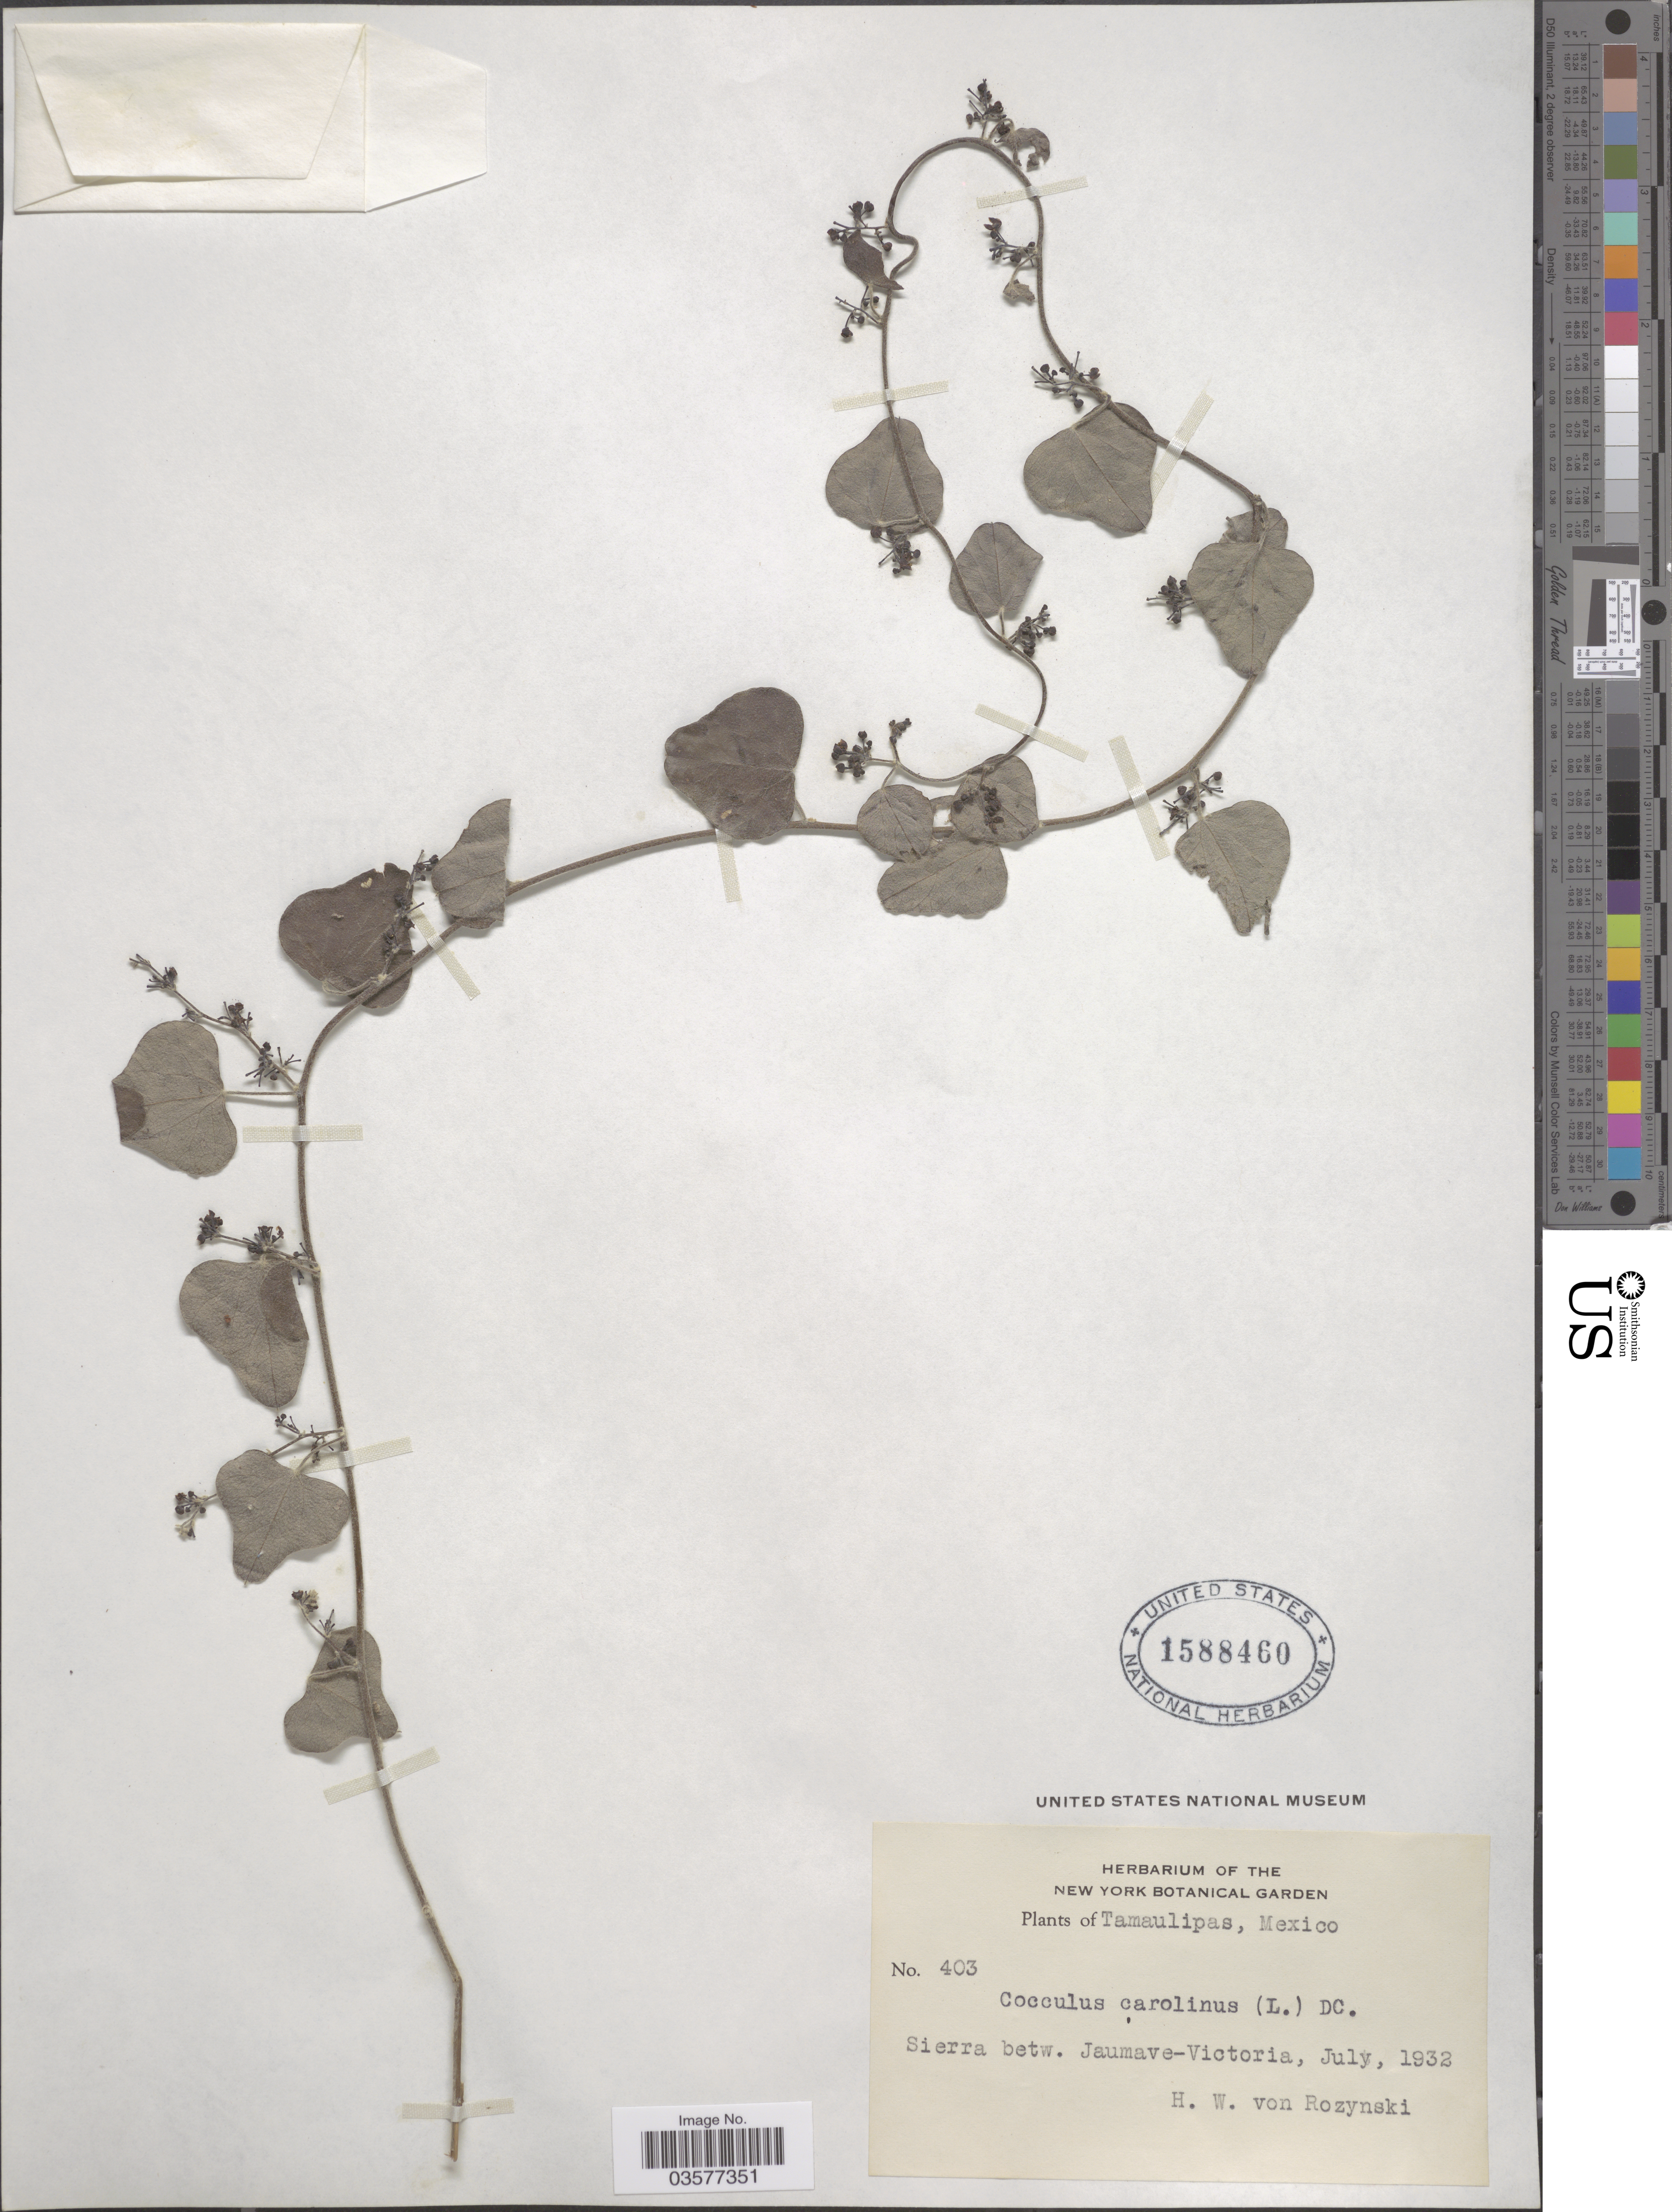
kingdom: Plantae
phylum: Tracheophyta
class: Magnoliopsida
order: Ranunculales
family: Menispermaceae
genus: Cocculus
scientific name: Cocculus carolinus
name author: (L.) DC.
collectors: Rozynski, H. W. von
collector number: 403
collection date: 1932-07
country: Mexico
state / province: Tamaulipas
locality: Sierra betw. Jaumave-Victoria.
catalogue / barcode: US 1588460